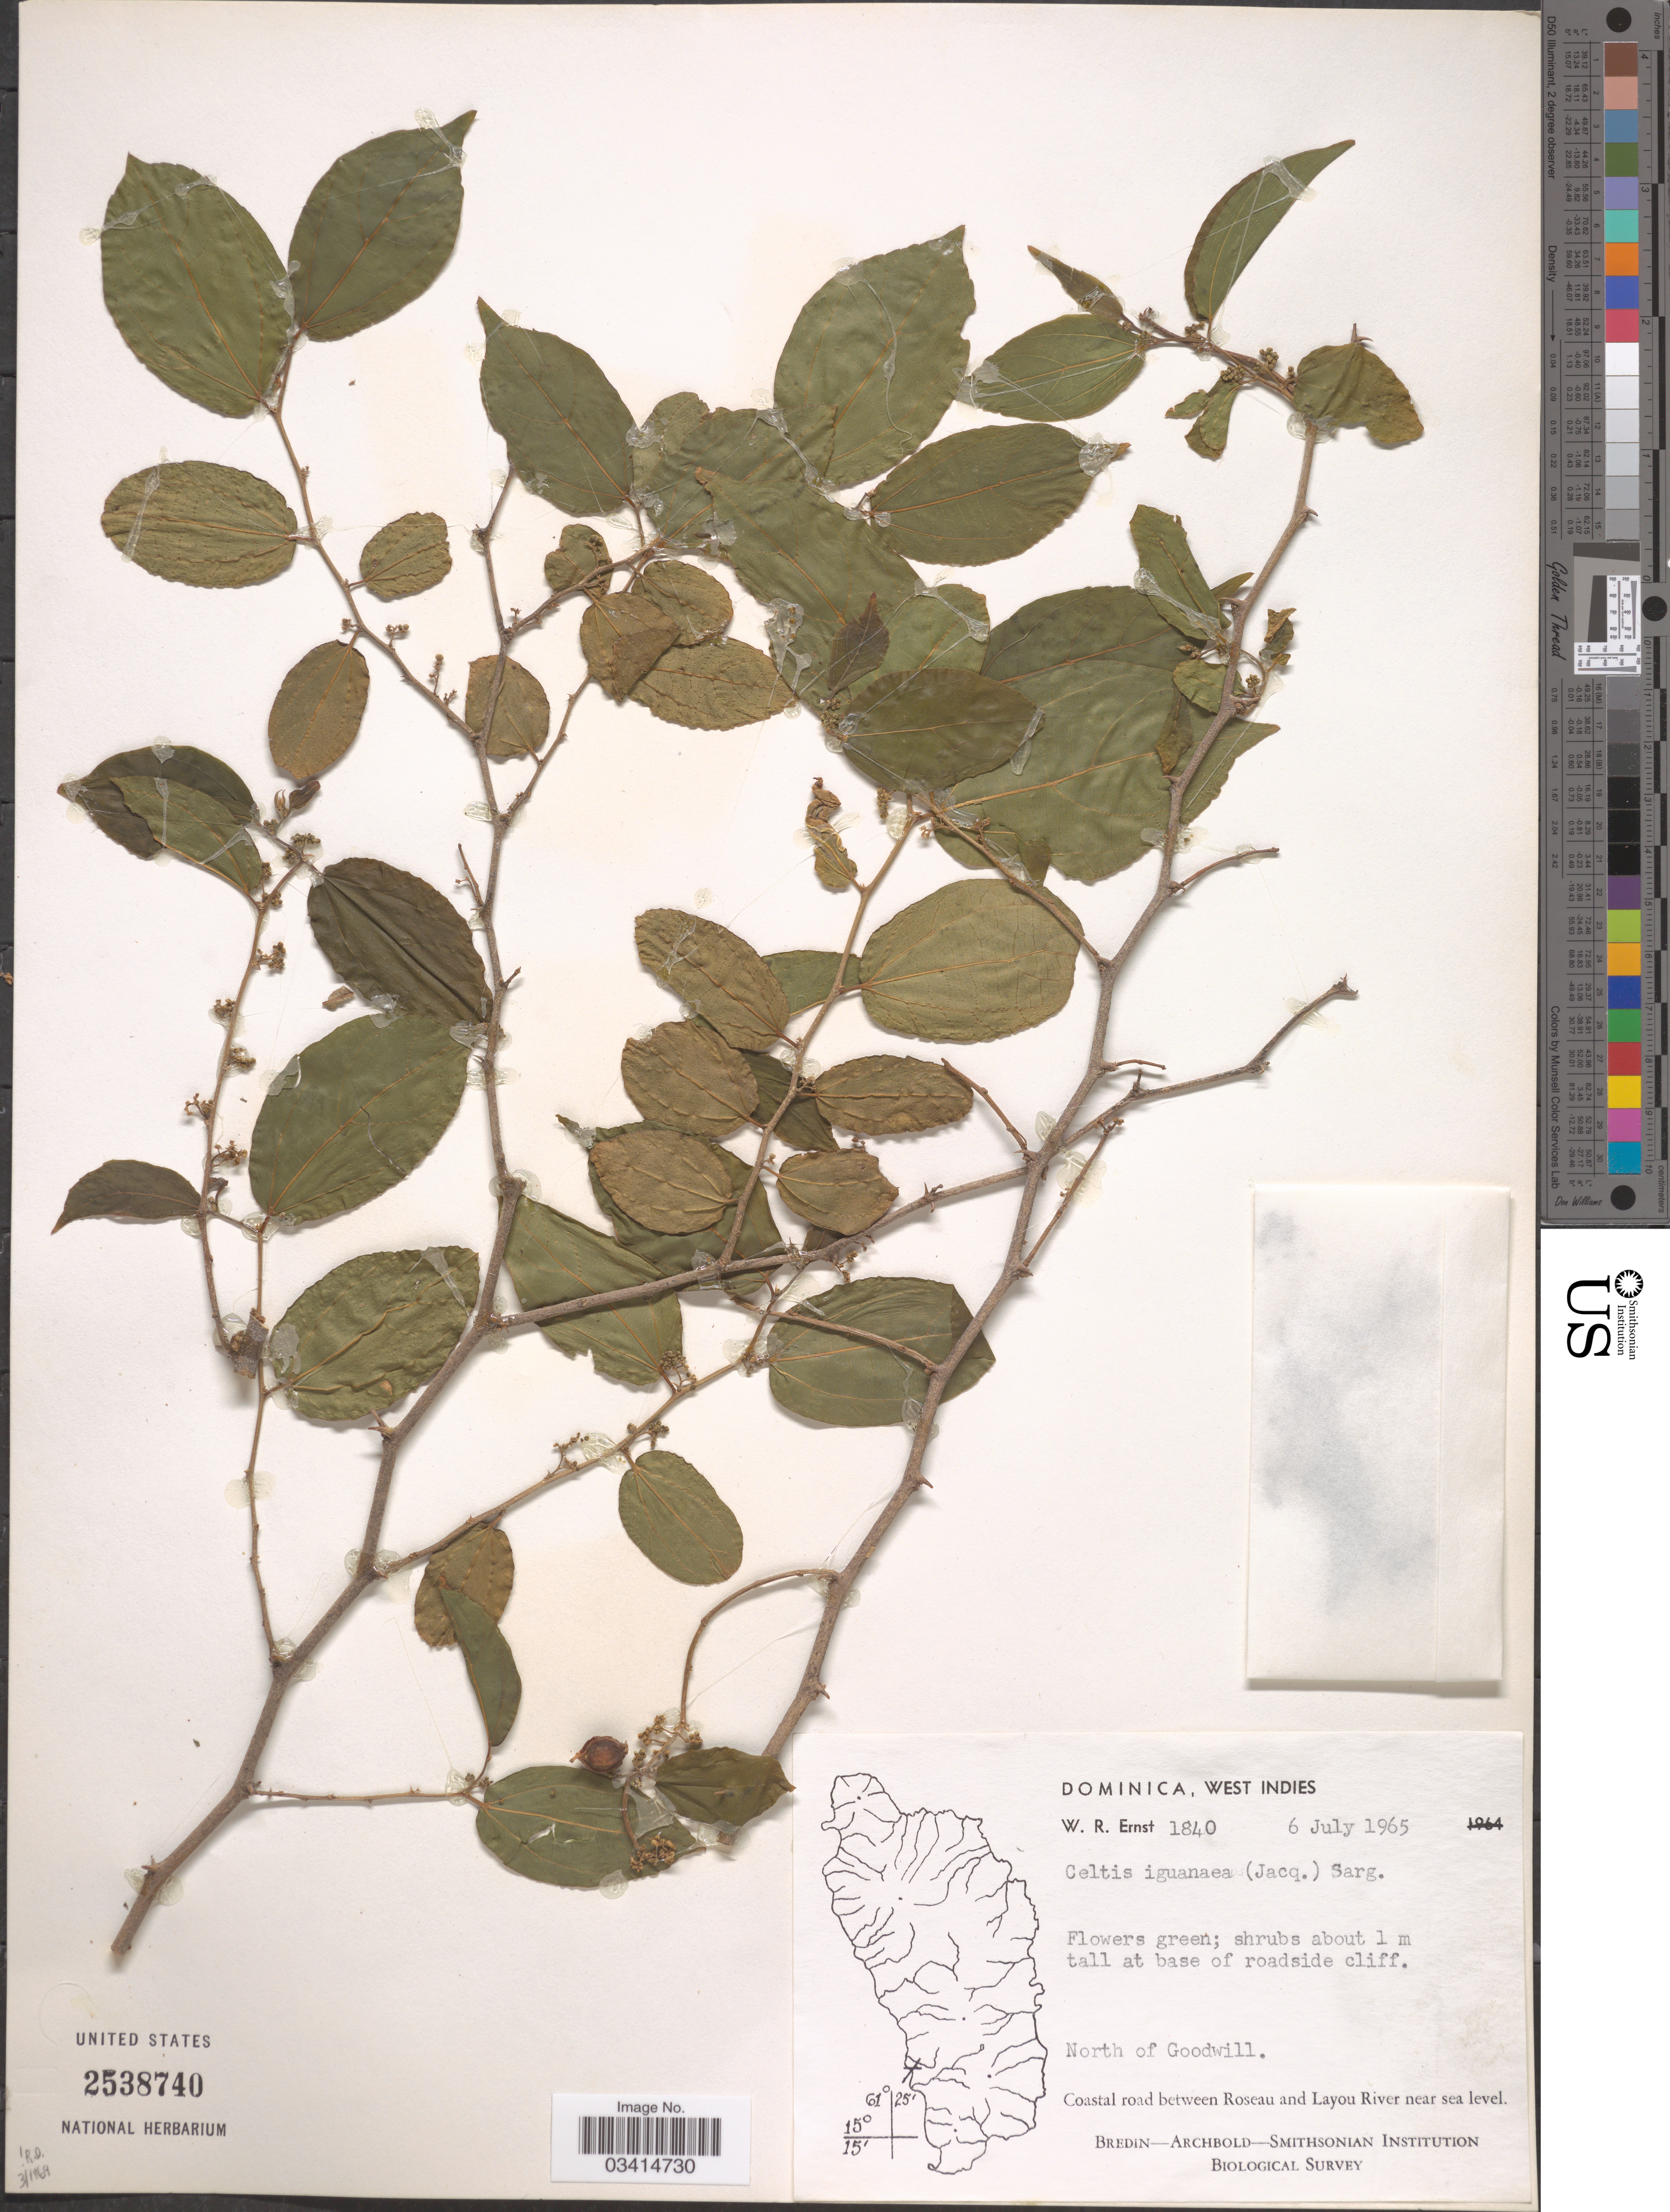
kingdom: Plantae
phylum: Tracheophyta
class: Magnoliopsida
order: Rosales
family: Cannabaceae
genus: Celtis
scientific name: Celtis iguanaea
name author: (Jacq.) Sarg.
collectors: W. R. Ernst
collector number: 1840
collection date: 1965-07-06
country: Dominica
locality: North of Goodwill. Coastal road between Roseau and Layou River.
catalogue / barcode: US 2538740